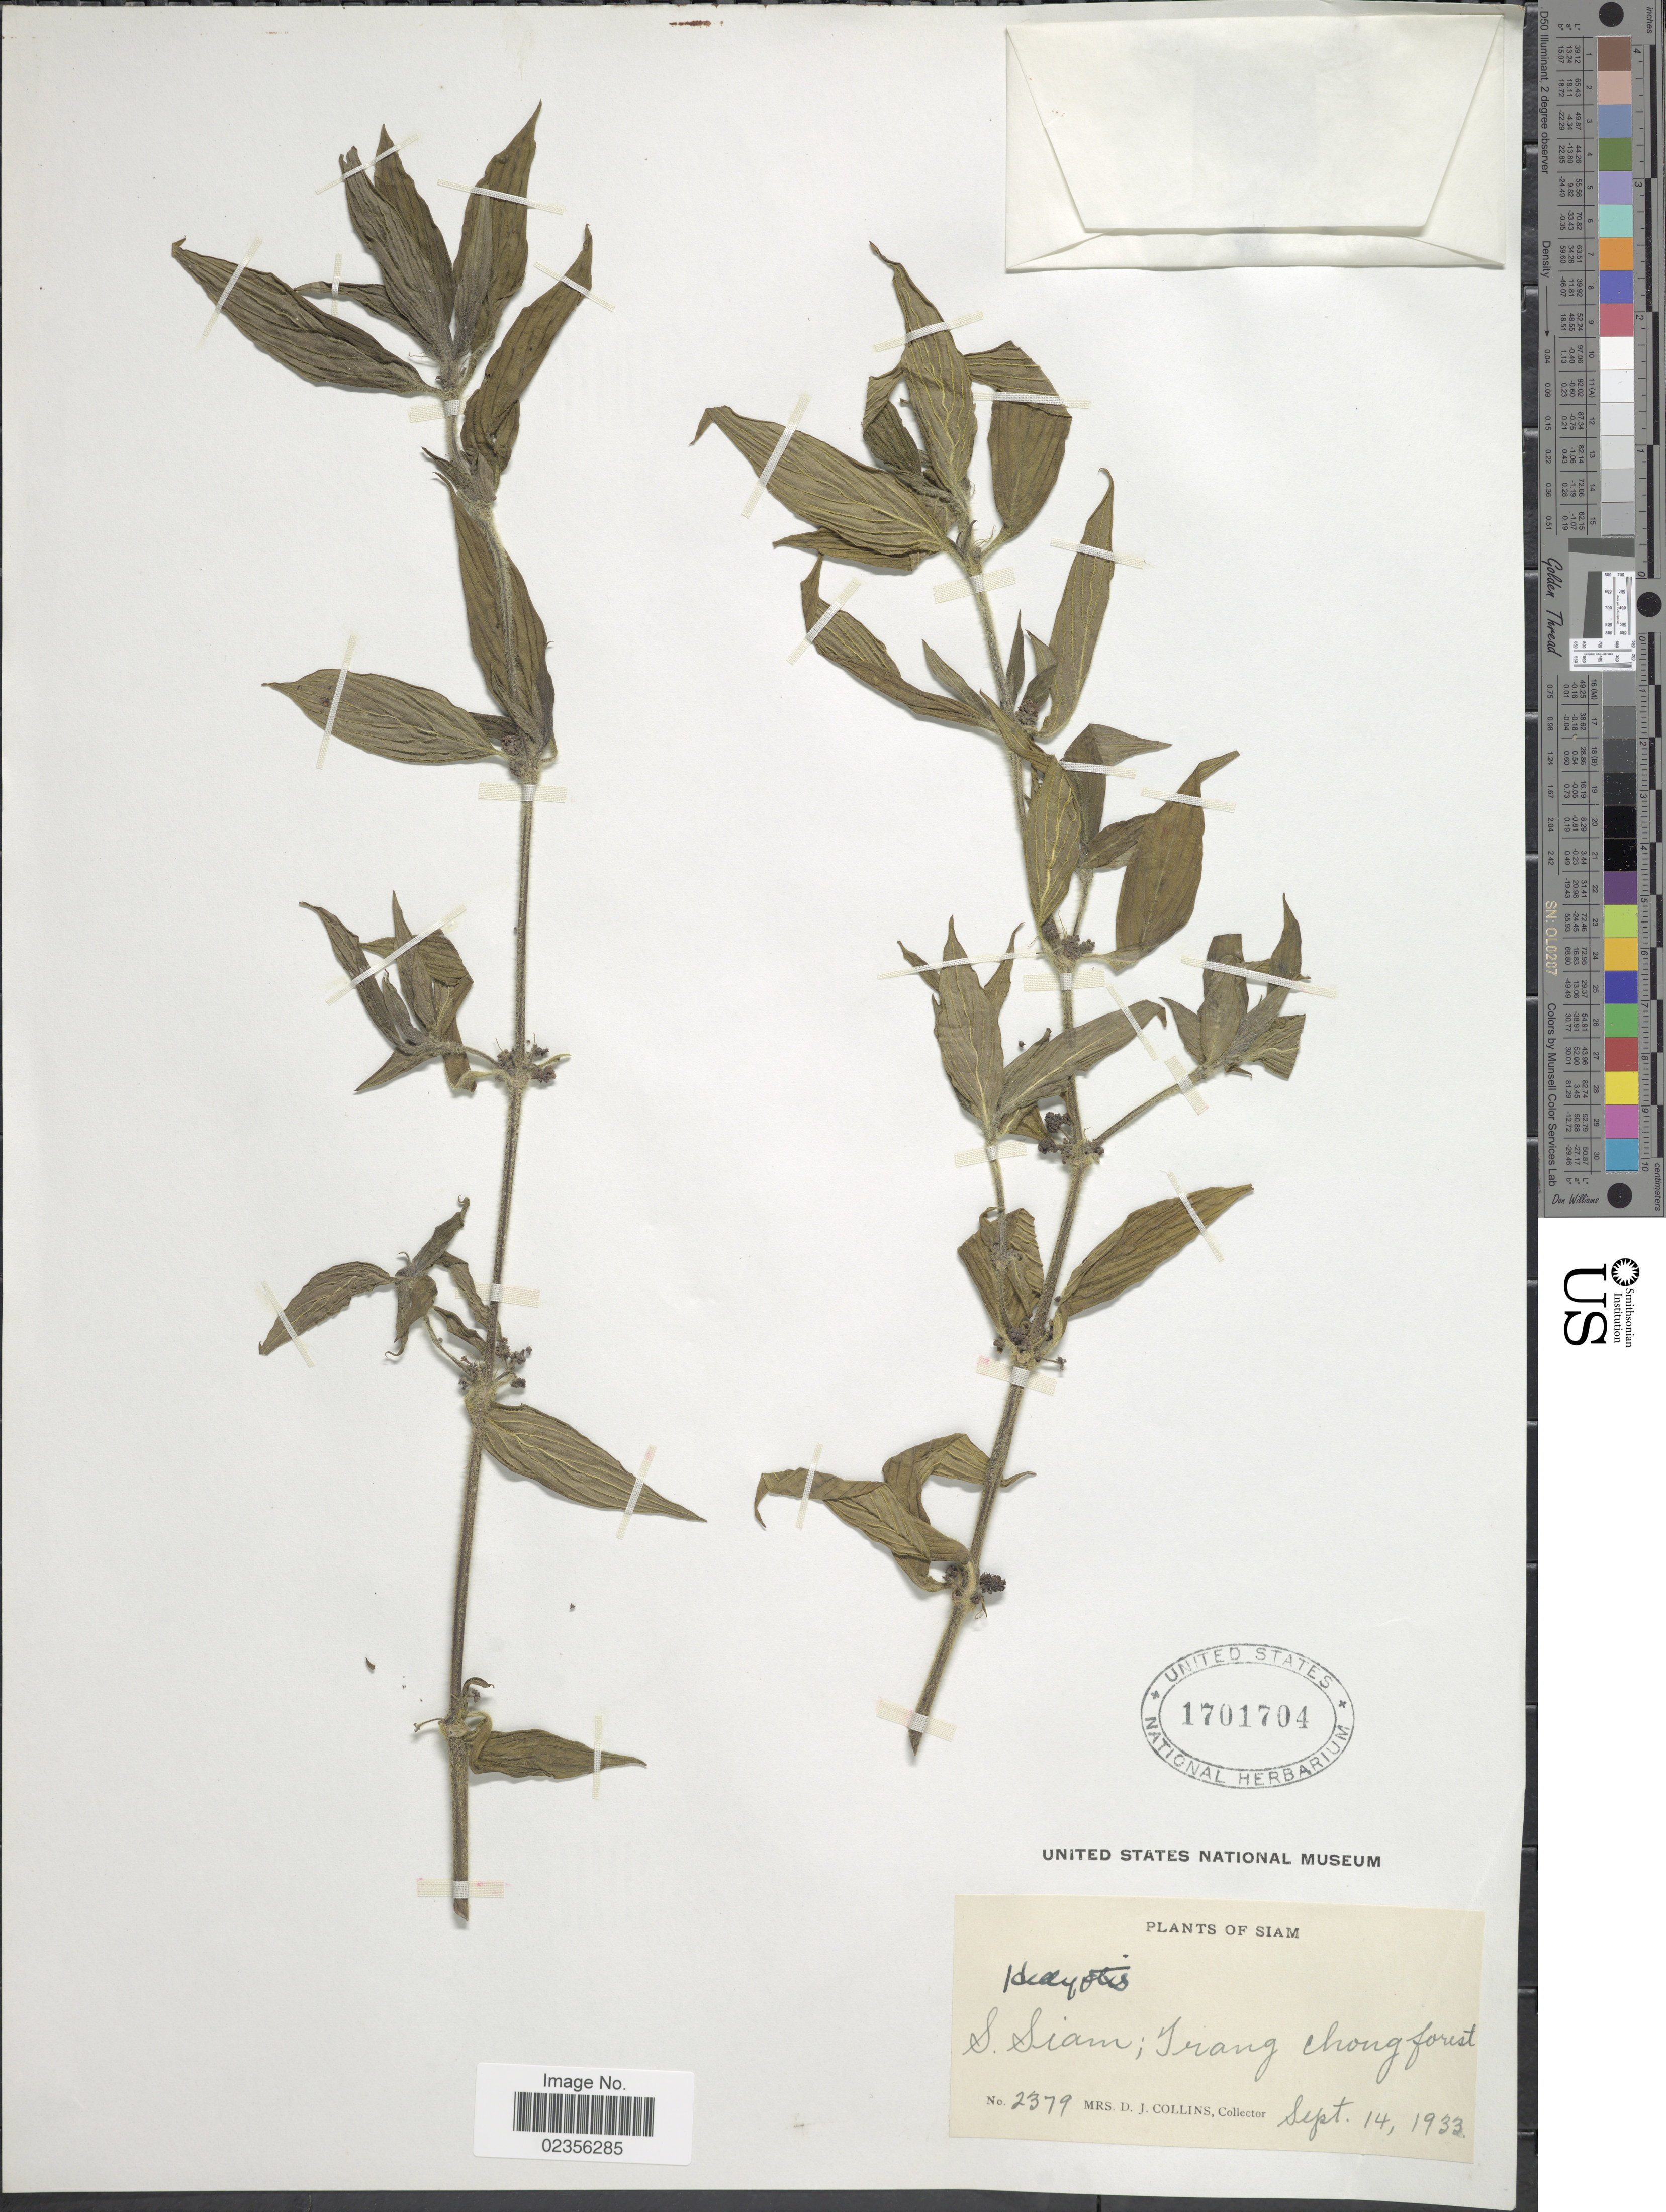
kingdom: Plantae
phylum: Tracheophyta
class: Magnoliopsida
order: Gentianales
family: Rubiaceae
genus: Hedyotis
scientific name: Hedyotis sp.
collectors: Mrs. D. J. Collins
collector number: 2379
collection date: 1933-09-14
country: Thailand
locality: Siam, S. Siam, Trang Chong Forest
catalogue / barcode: US 1701704